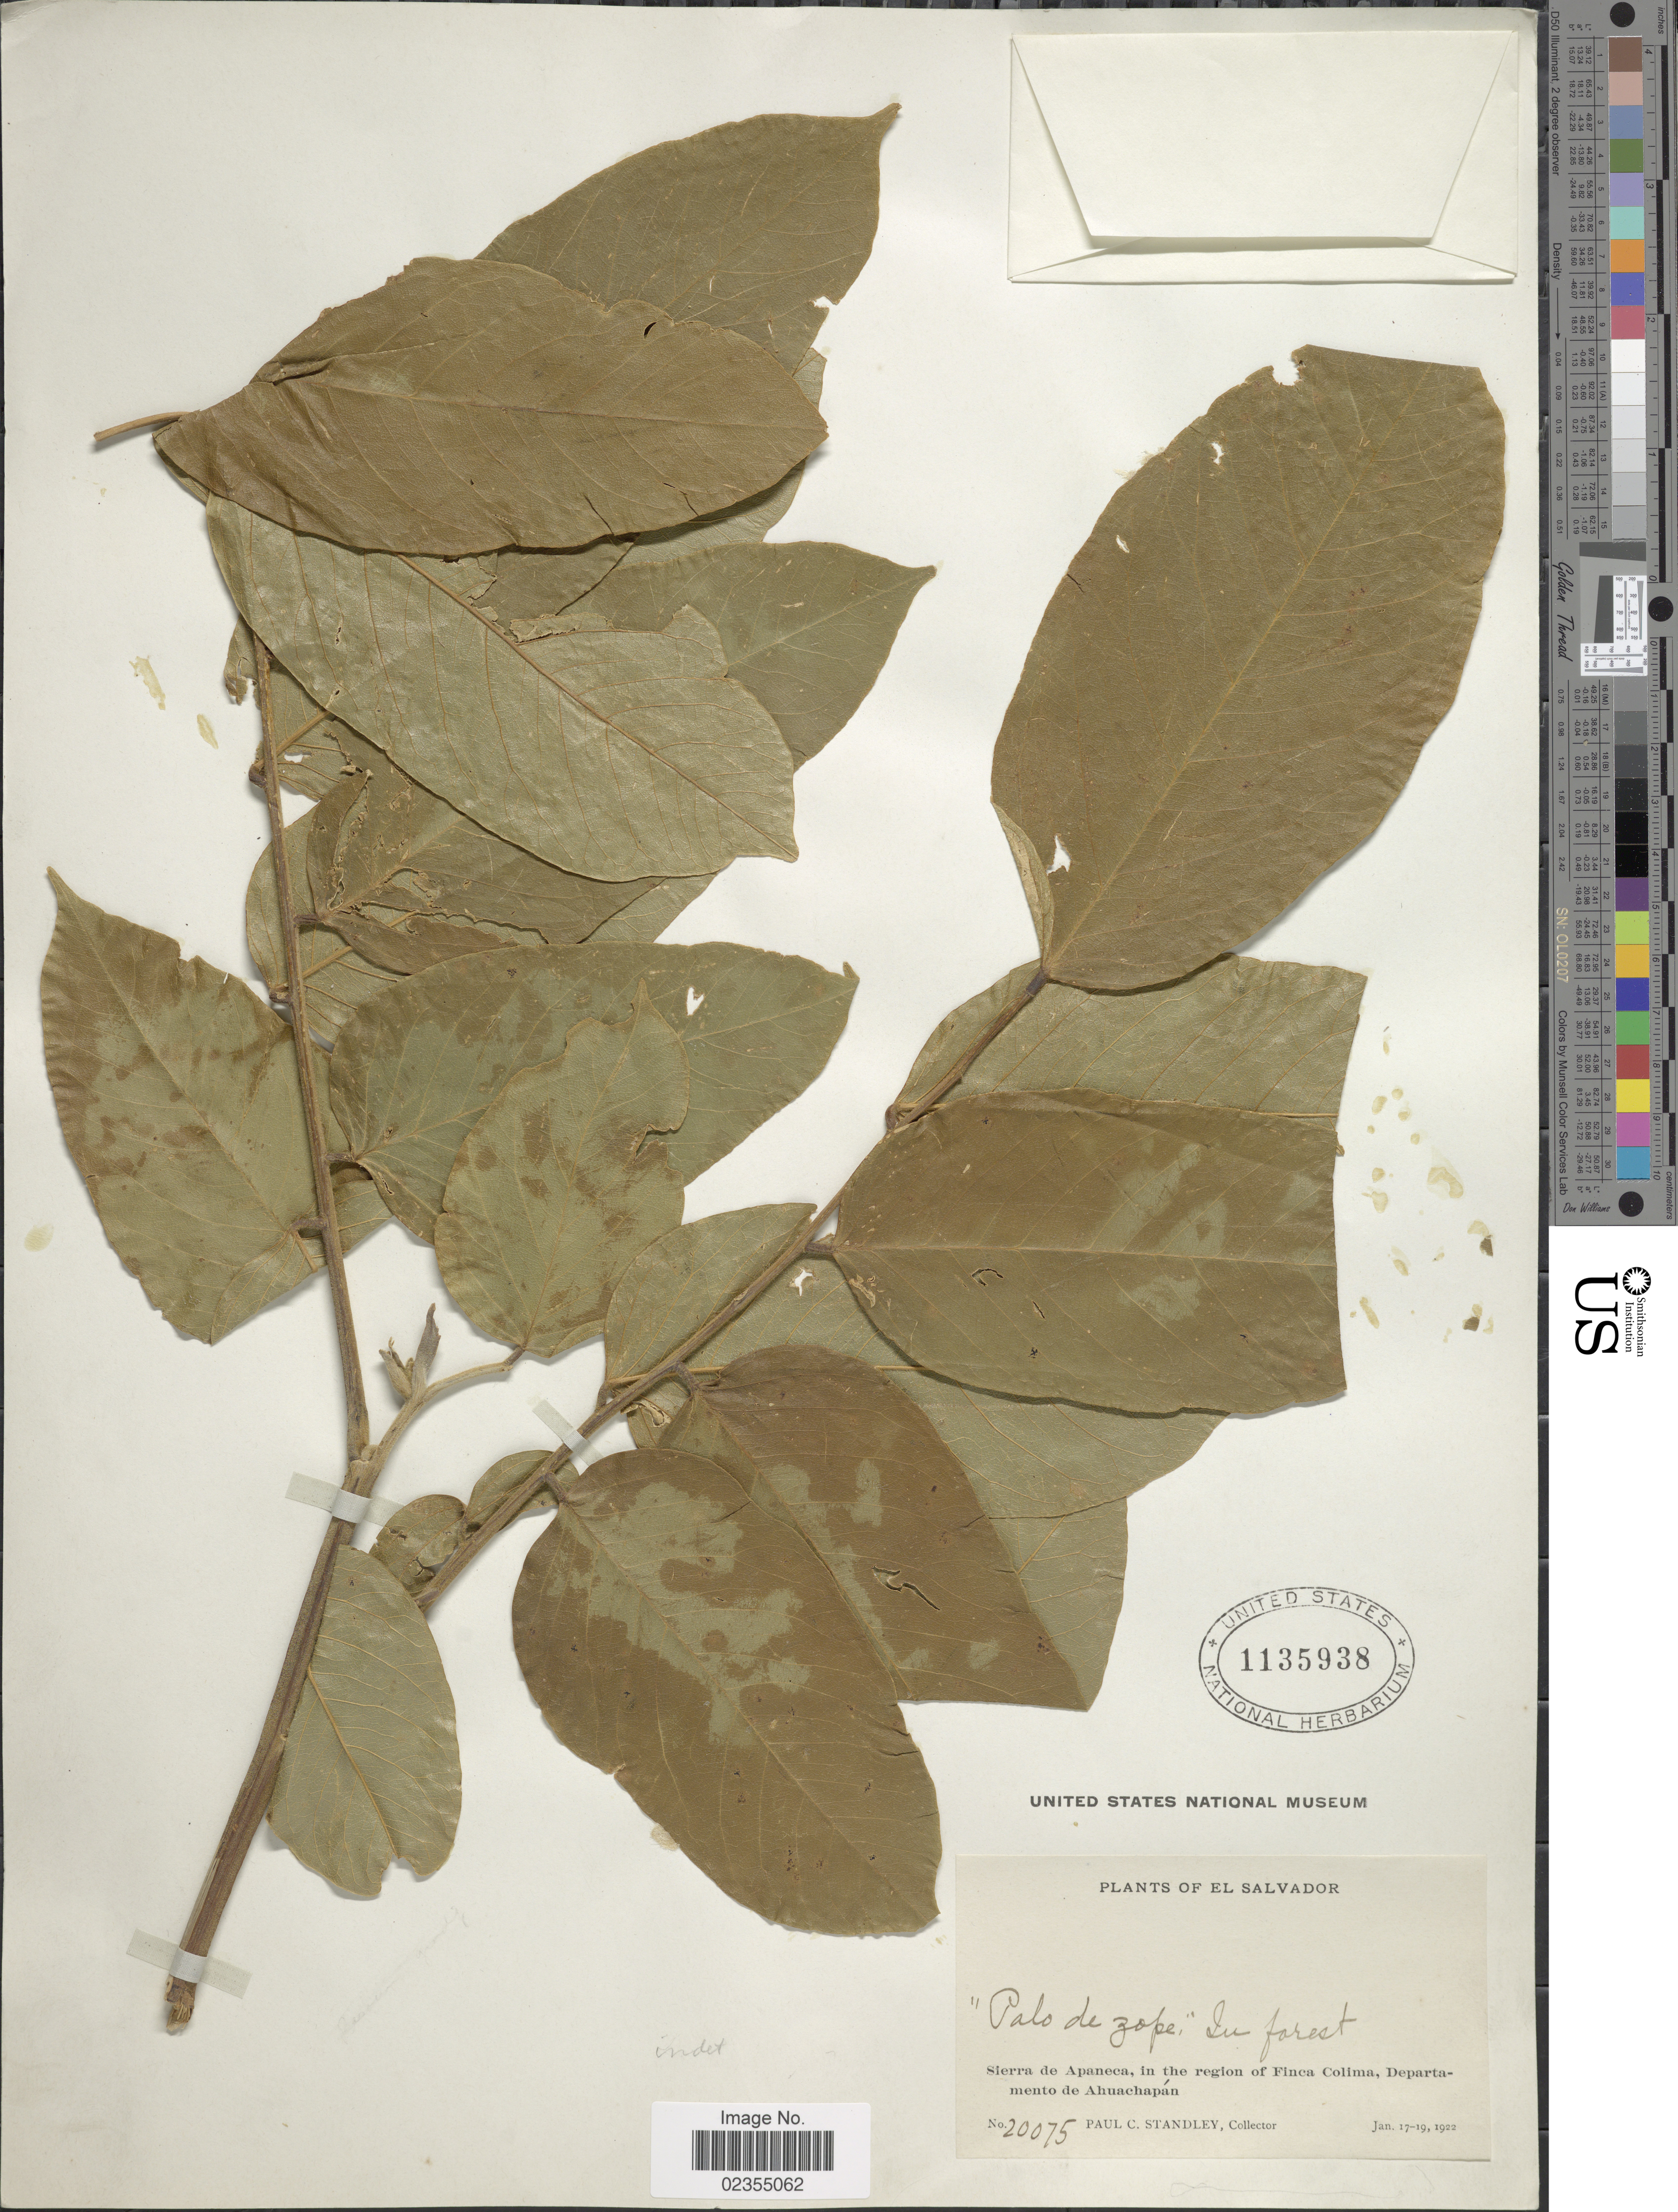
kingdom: Plantae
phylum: Tracheophyta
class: Magnoliopsida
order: Fabales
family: Fabaceae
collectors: P. C. Standley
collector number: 20075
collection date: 1922-01-17/1922-01-19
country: El Salvador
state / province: Ahuachapan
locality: Sierra de Apaneca, in the region of Finca Colima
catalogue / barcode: US 1135938